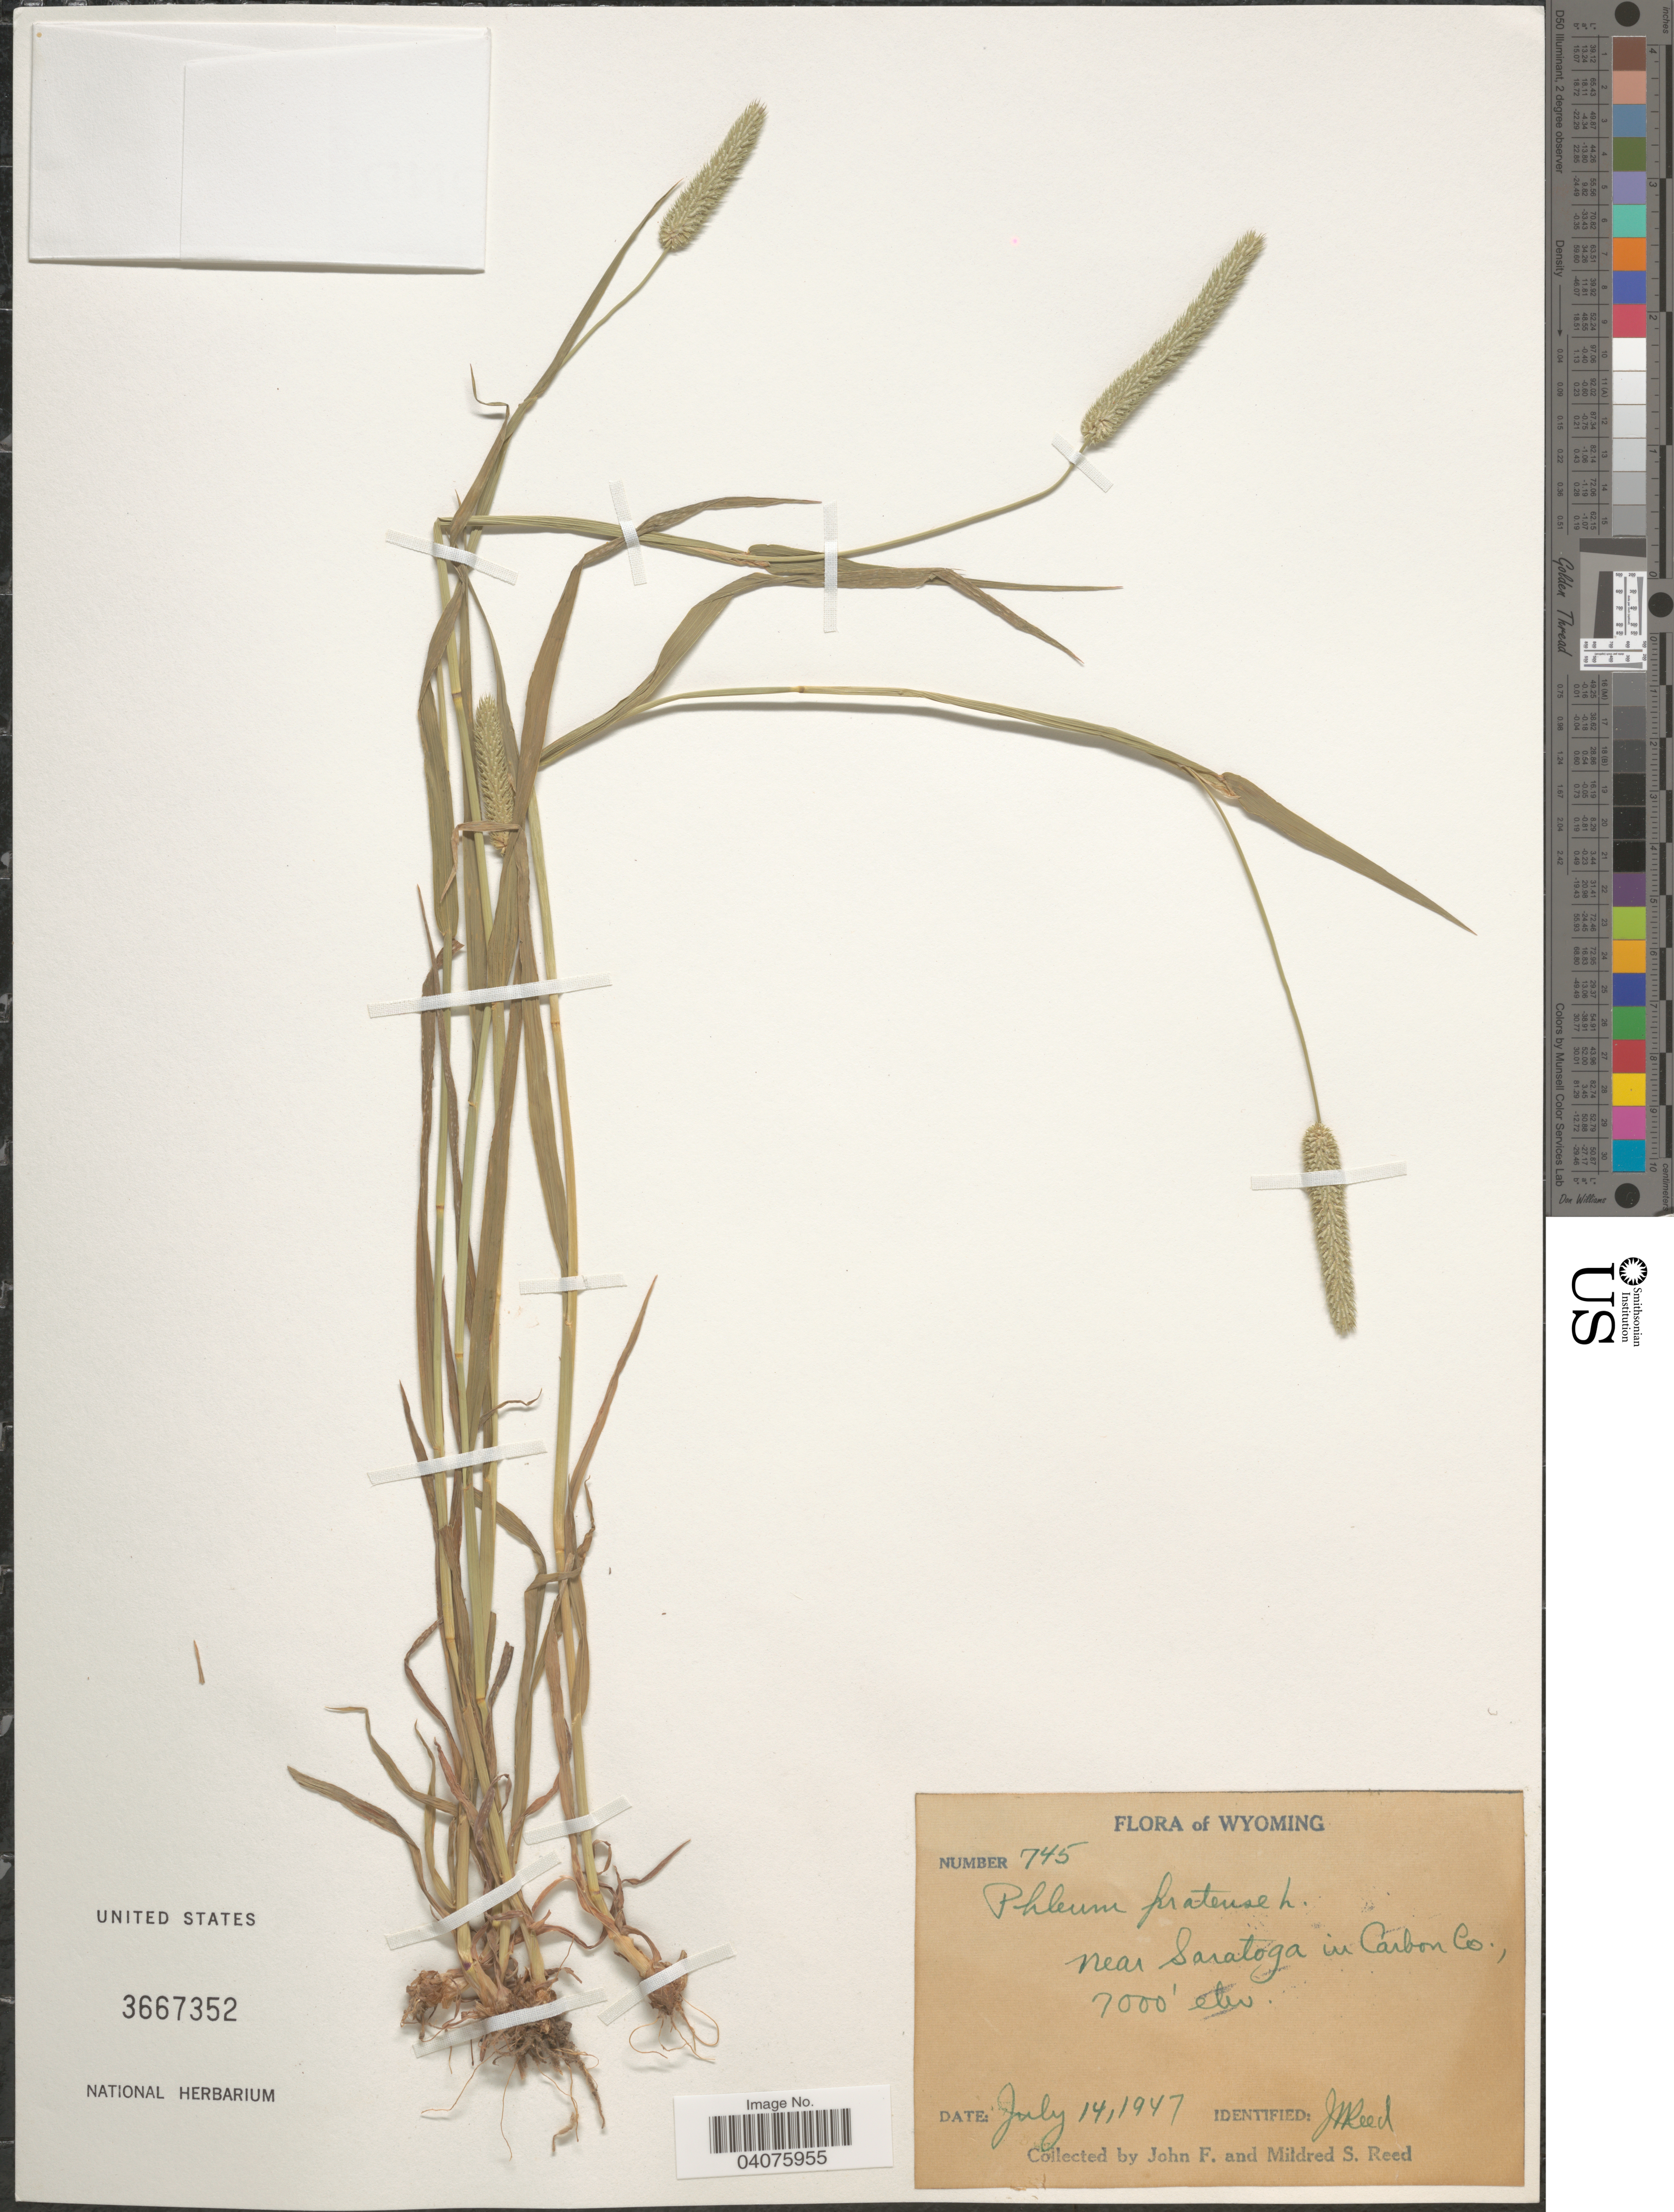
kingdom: Plantae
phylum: Tracheophyta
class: Liliopsida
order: Poales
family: Poaceae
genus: Phleum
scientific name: Phleum pratense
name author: L.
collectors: J. Reed & M. Reed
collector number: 745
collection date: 1947-07-14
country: United States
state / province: Wyoming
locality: Near Saratoga in Carbon Co.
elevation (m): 2134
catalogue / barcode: US 3667352